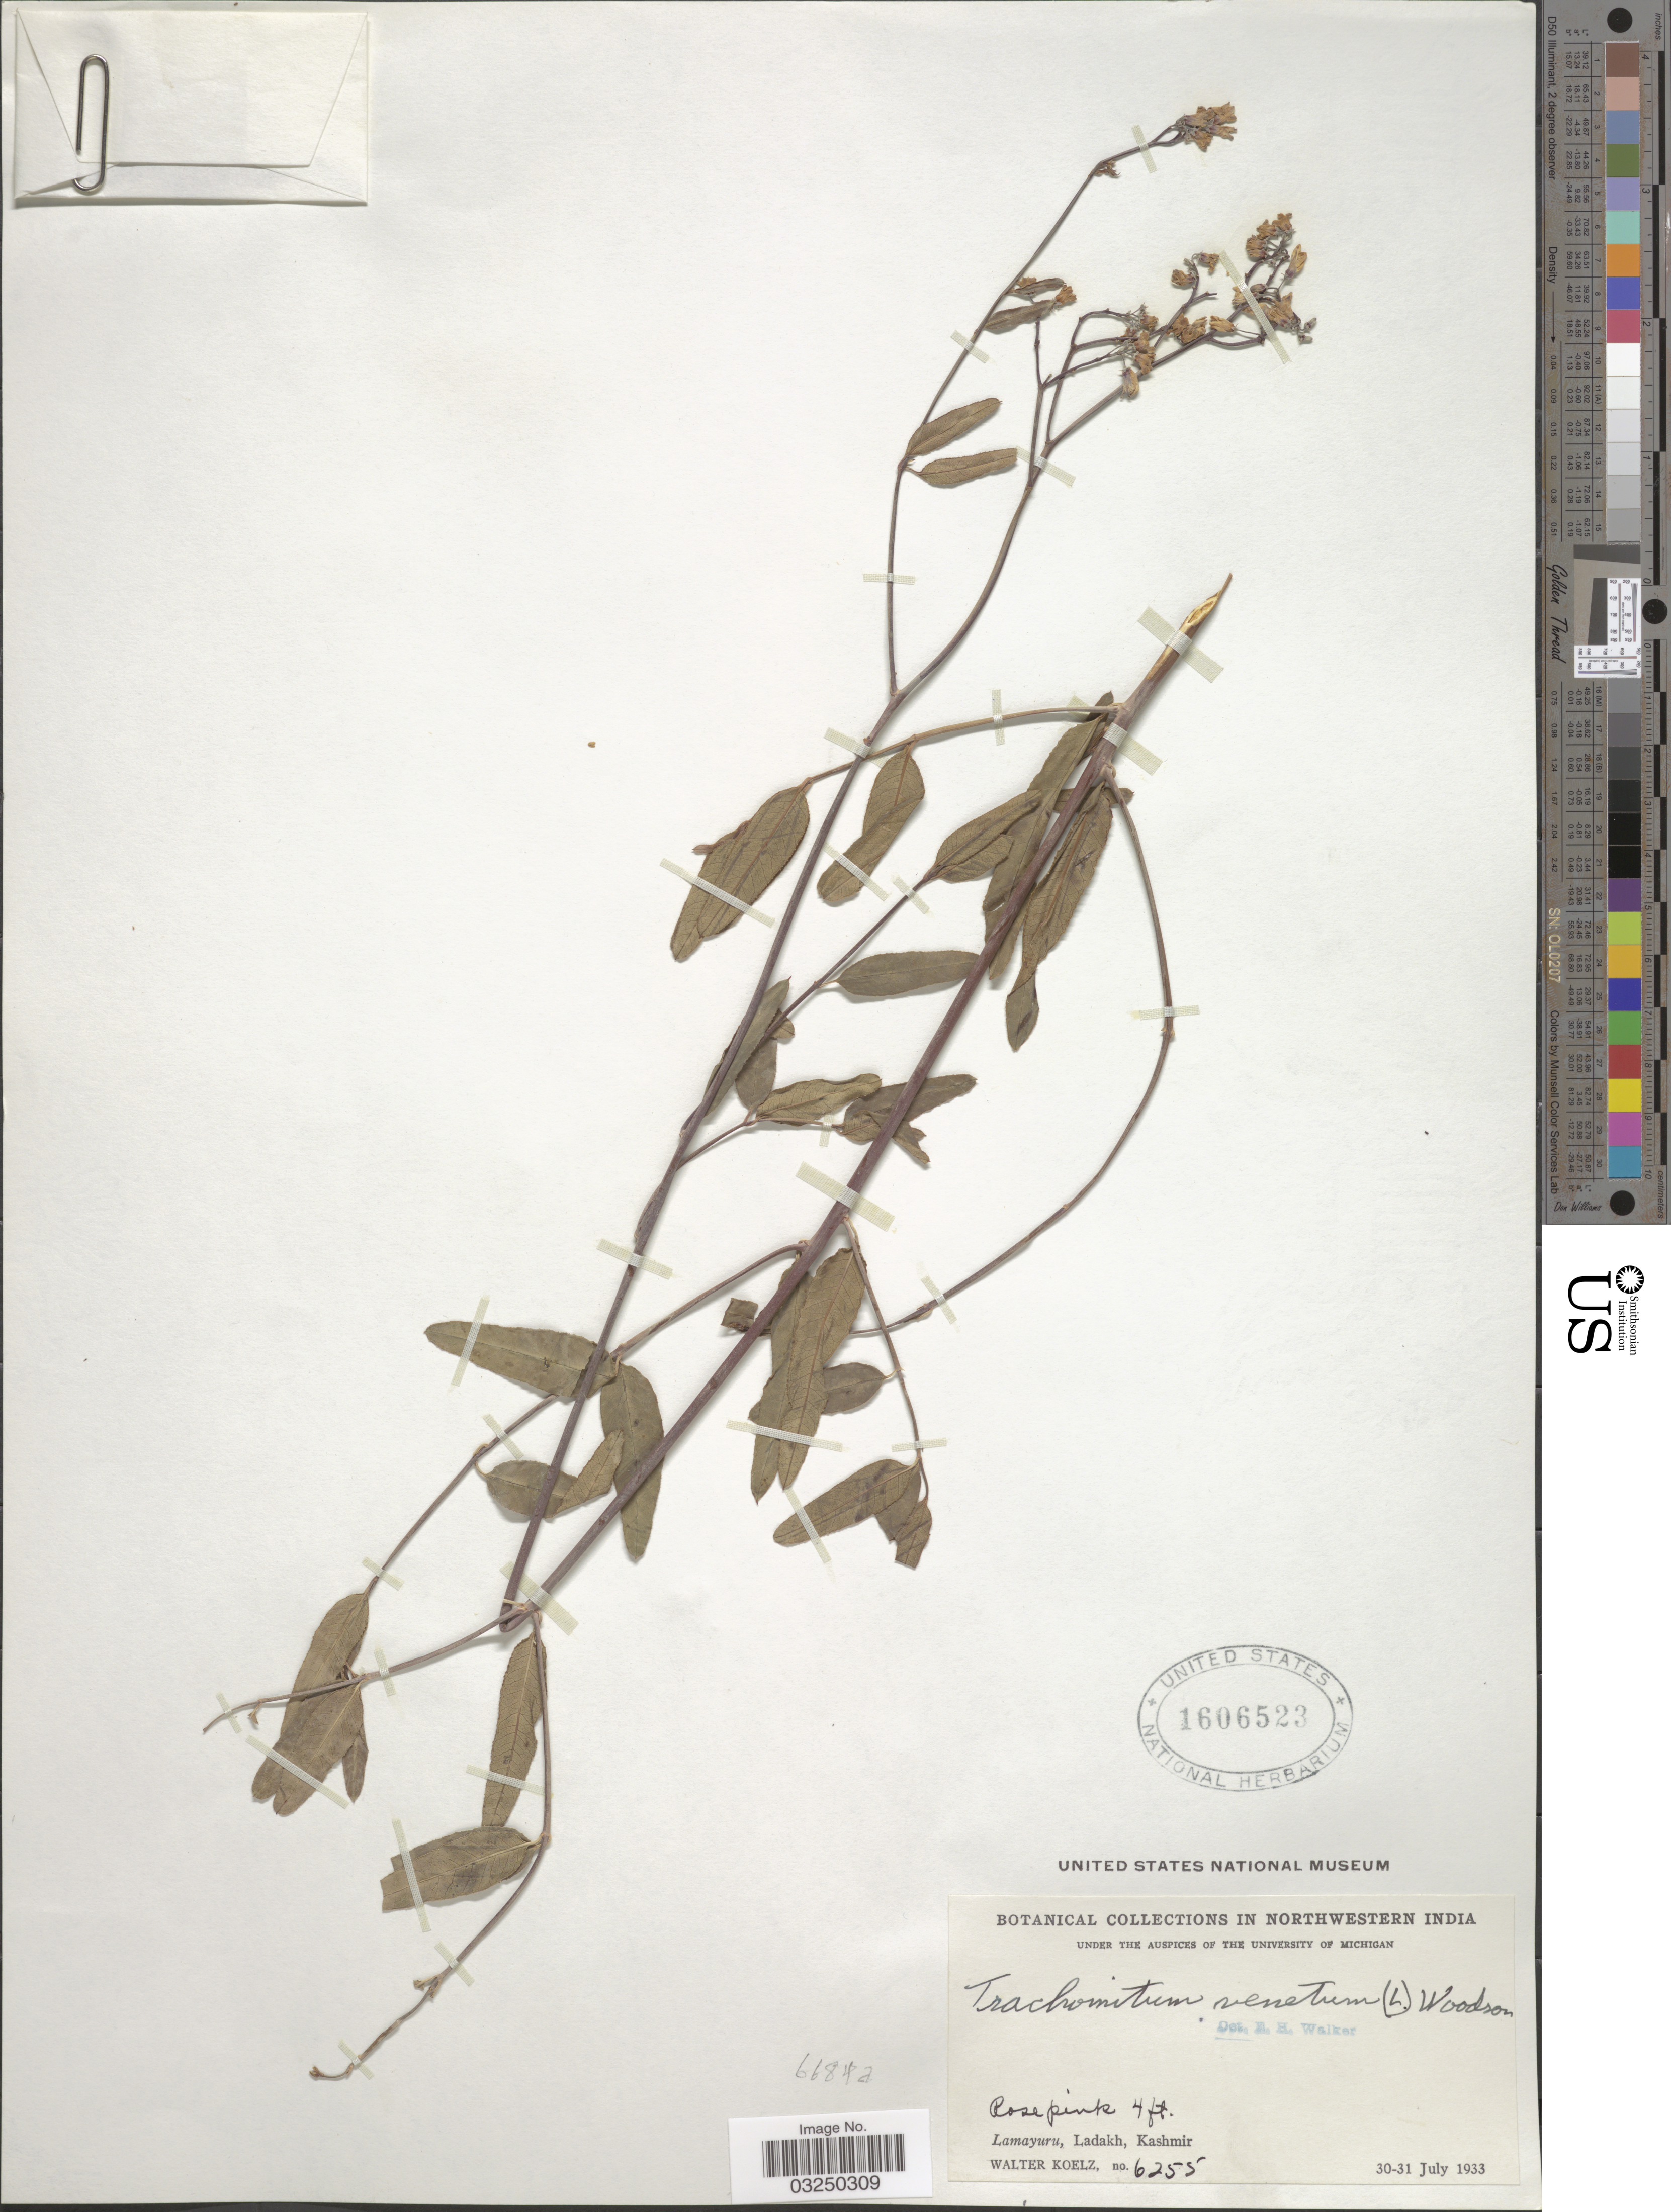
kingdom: Plantae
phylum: Tracheophyta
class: Magnoliopsida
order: Gentianales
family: Apocynaceae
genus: Apocynum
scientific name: Apocynum venetum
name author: L.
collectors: W. N. Koelz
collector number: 6255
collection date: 1933-07-30/1933-07-31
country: India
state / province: Jammu and Kashmir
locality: Northwestern India, Lamayuru, Ladakh, Kashmir.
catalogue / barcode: US 1606523